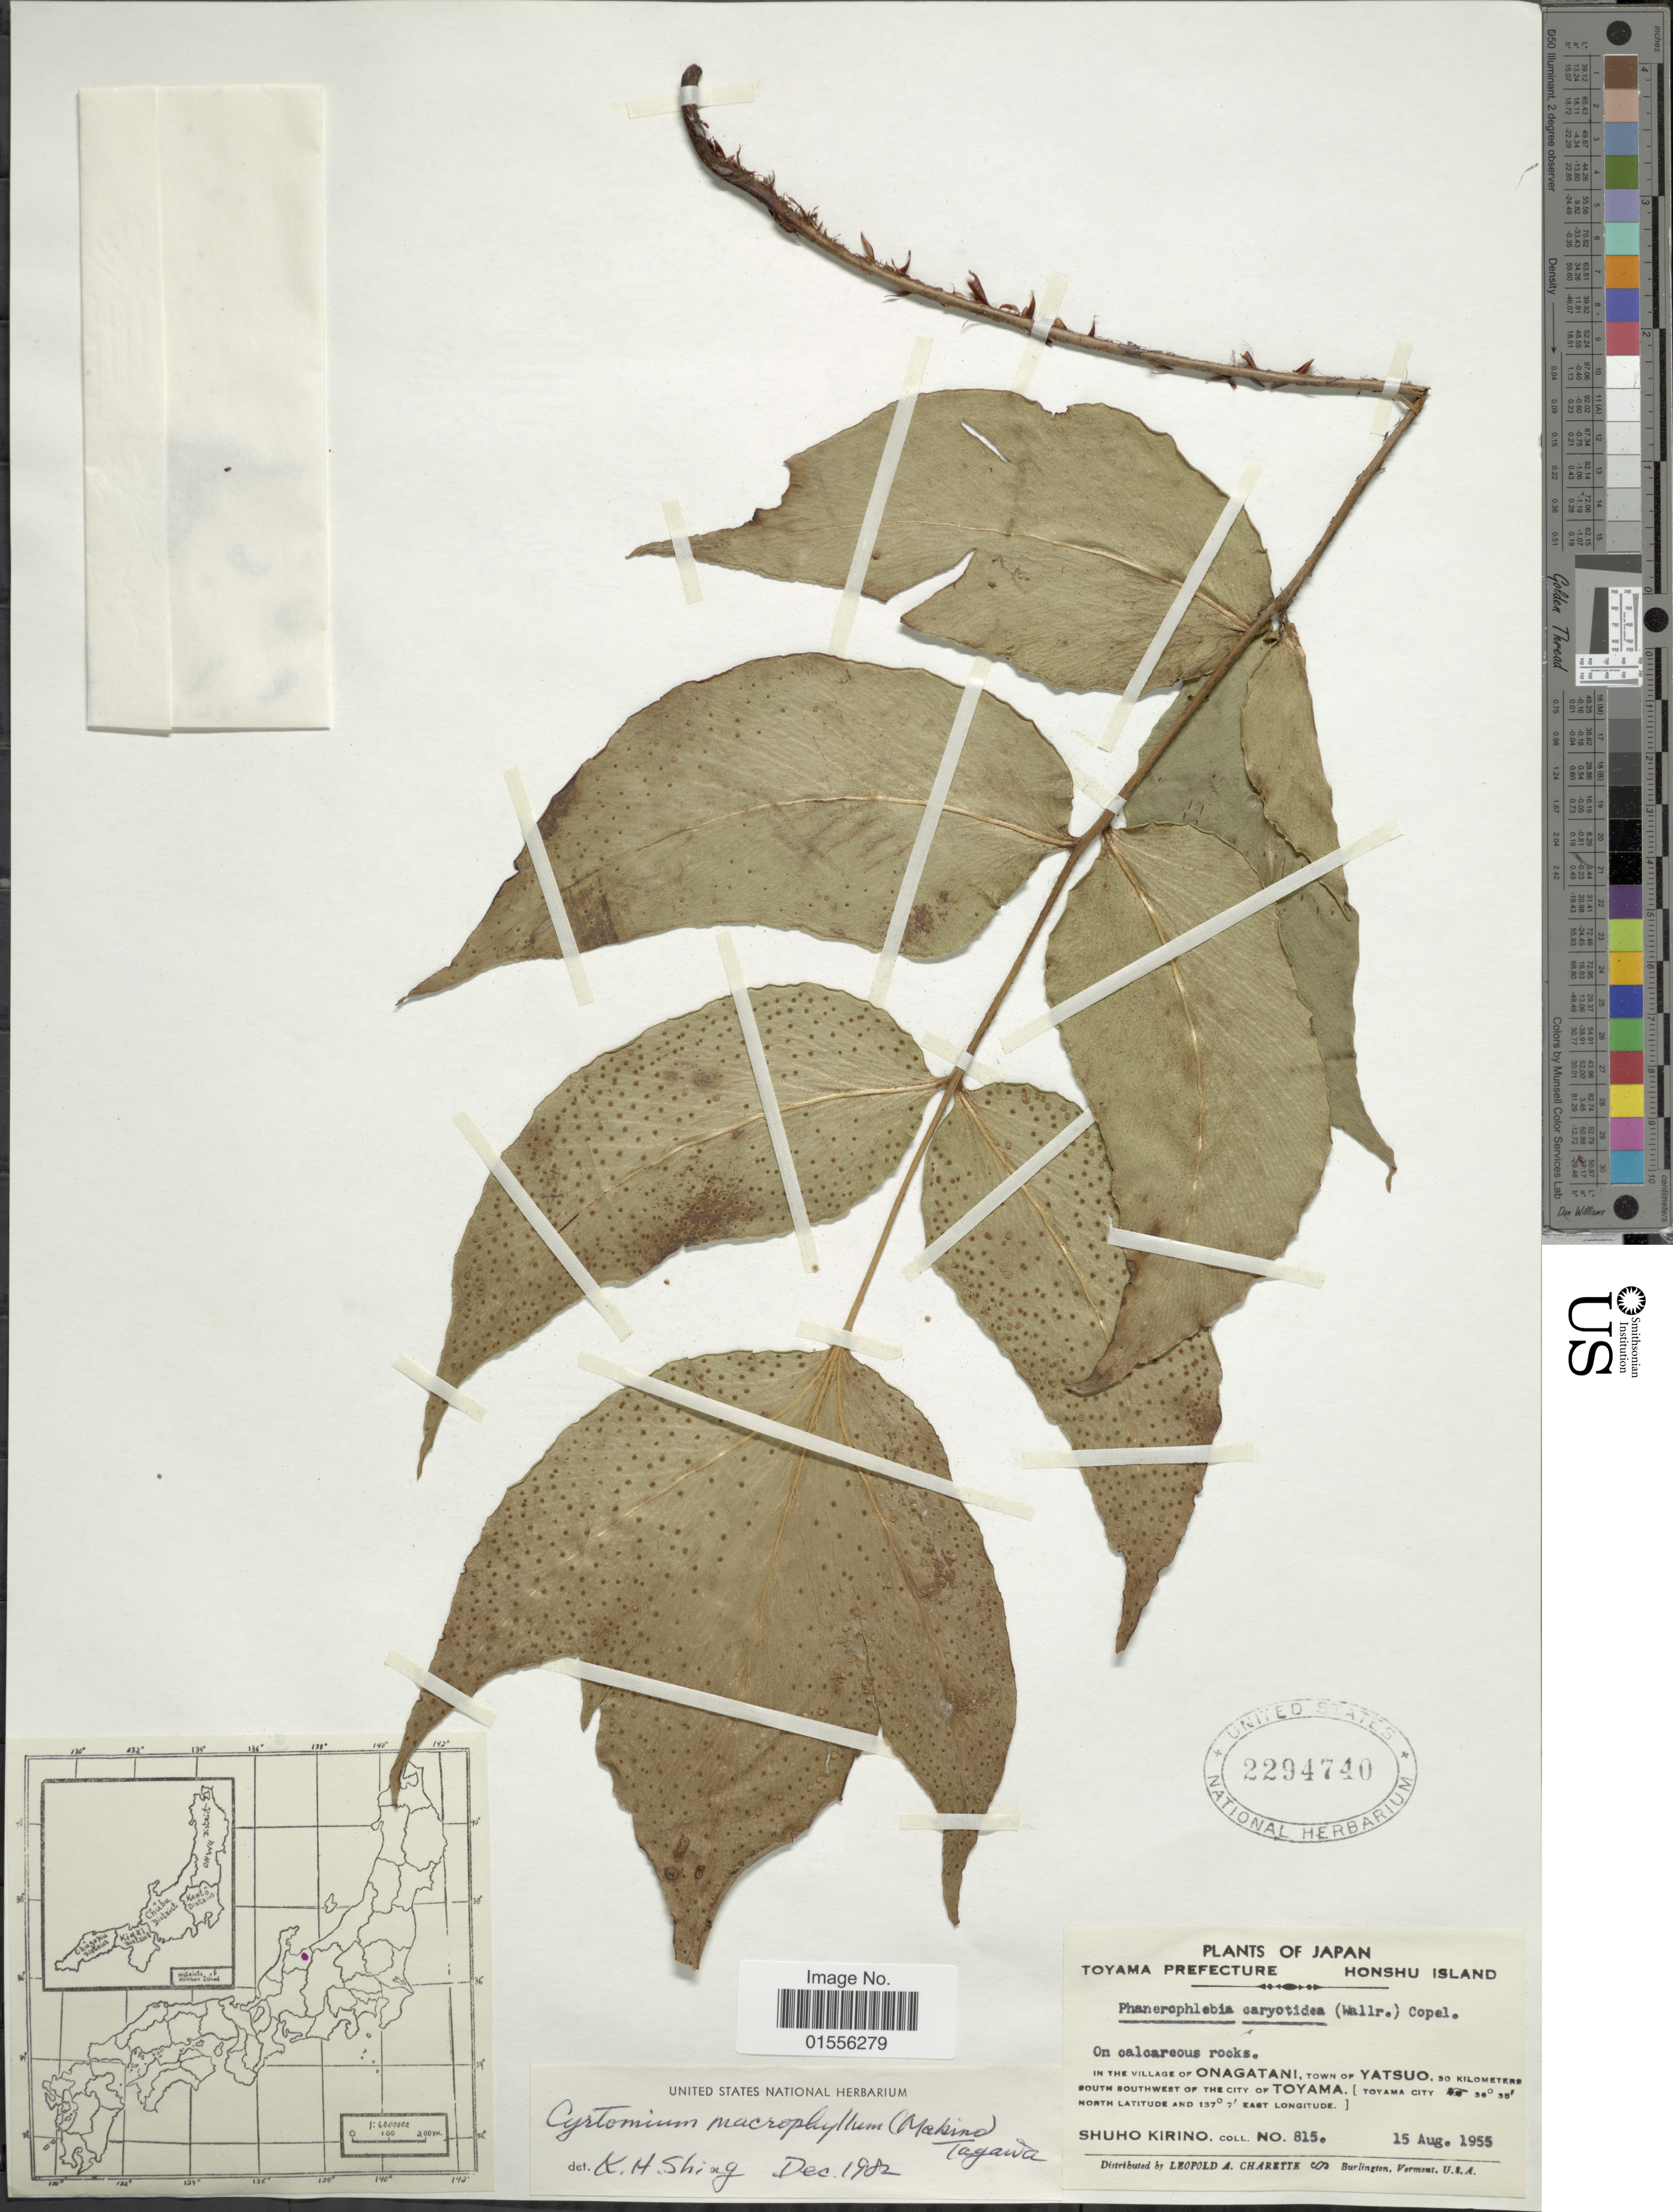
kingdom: Plantae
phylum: Tracheophyta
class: Polypodiopsida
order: Polypodiales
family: Dryopteridaceae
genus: Cyrtomium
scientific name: Cyrtomium macrophyllum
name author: (Makino) Tagawa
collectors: S. Kirino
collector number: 815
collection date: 1955-08-15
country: Japan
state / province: Toyama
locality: Toyama Prefecture, Hinshu Island, In the village of Onagatani, town of Yatsuo, 30 kilometers south southwest of the city of Toyama (Toyama City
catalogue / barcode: US 2294740